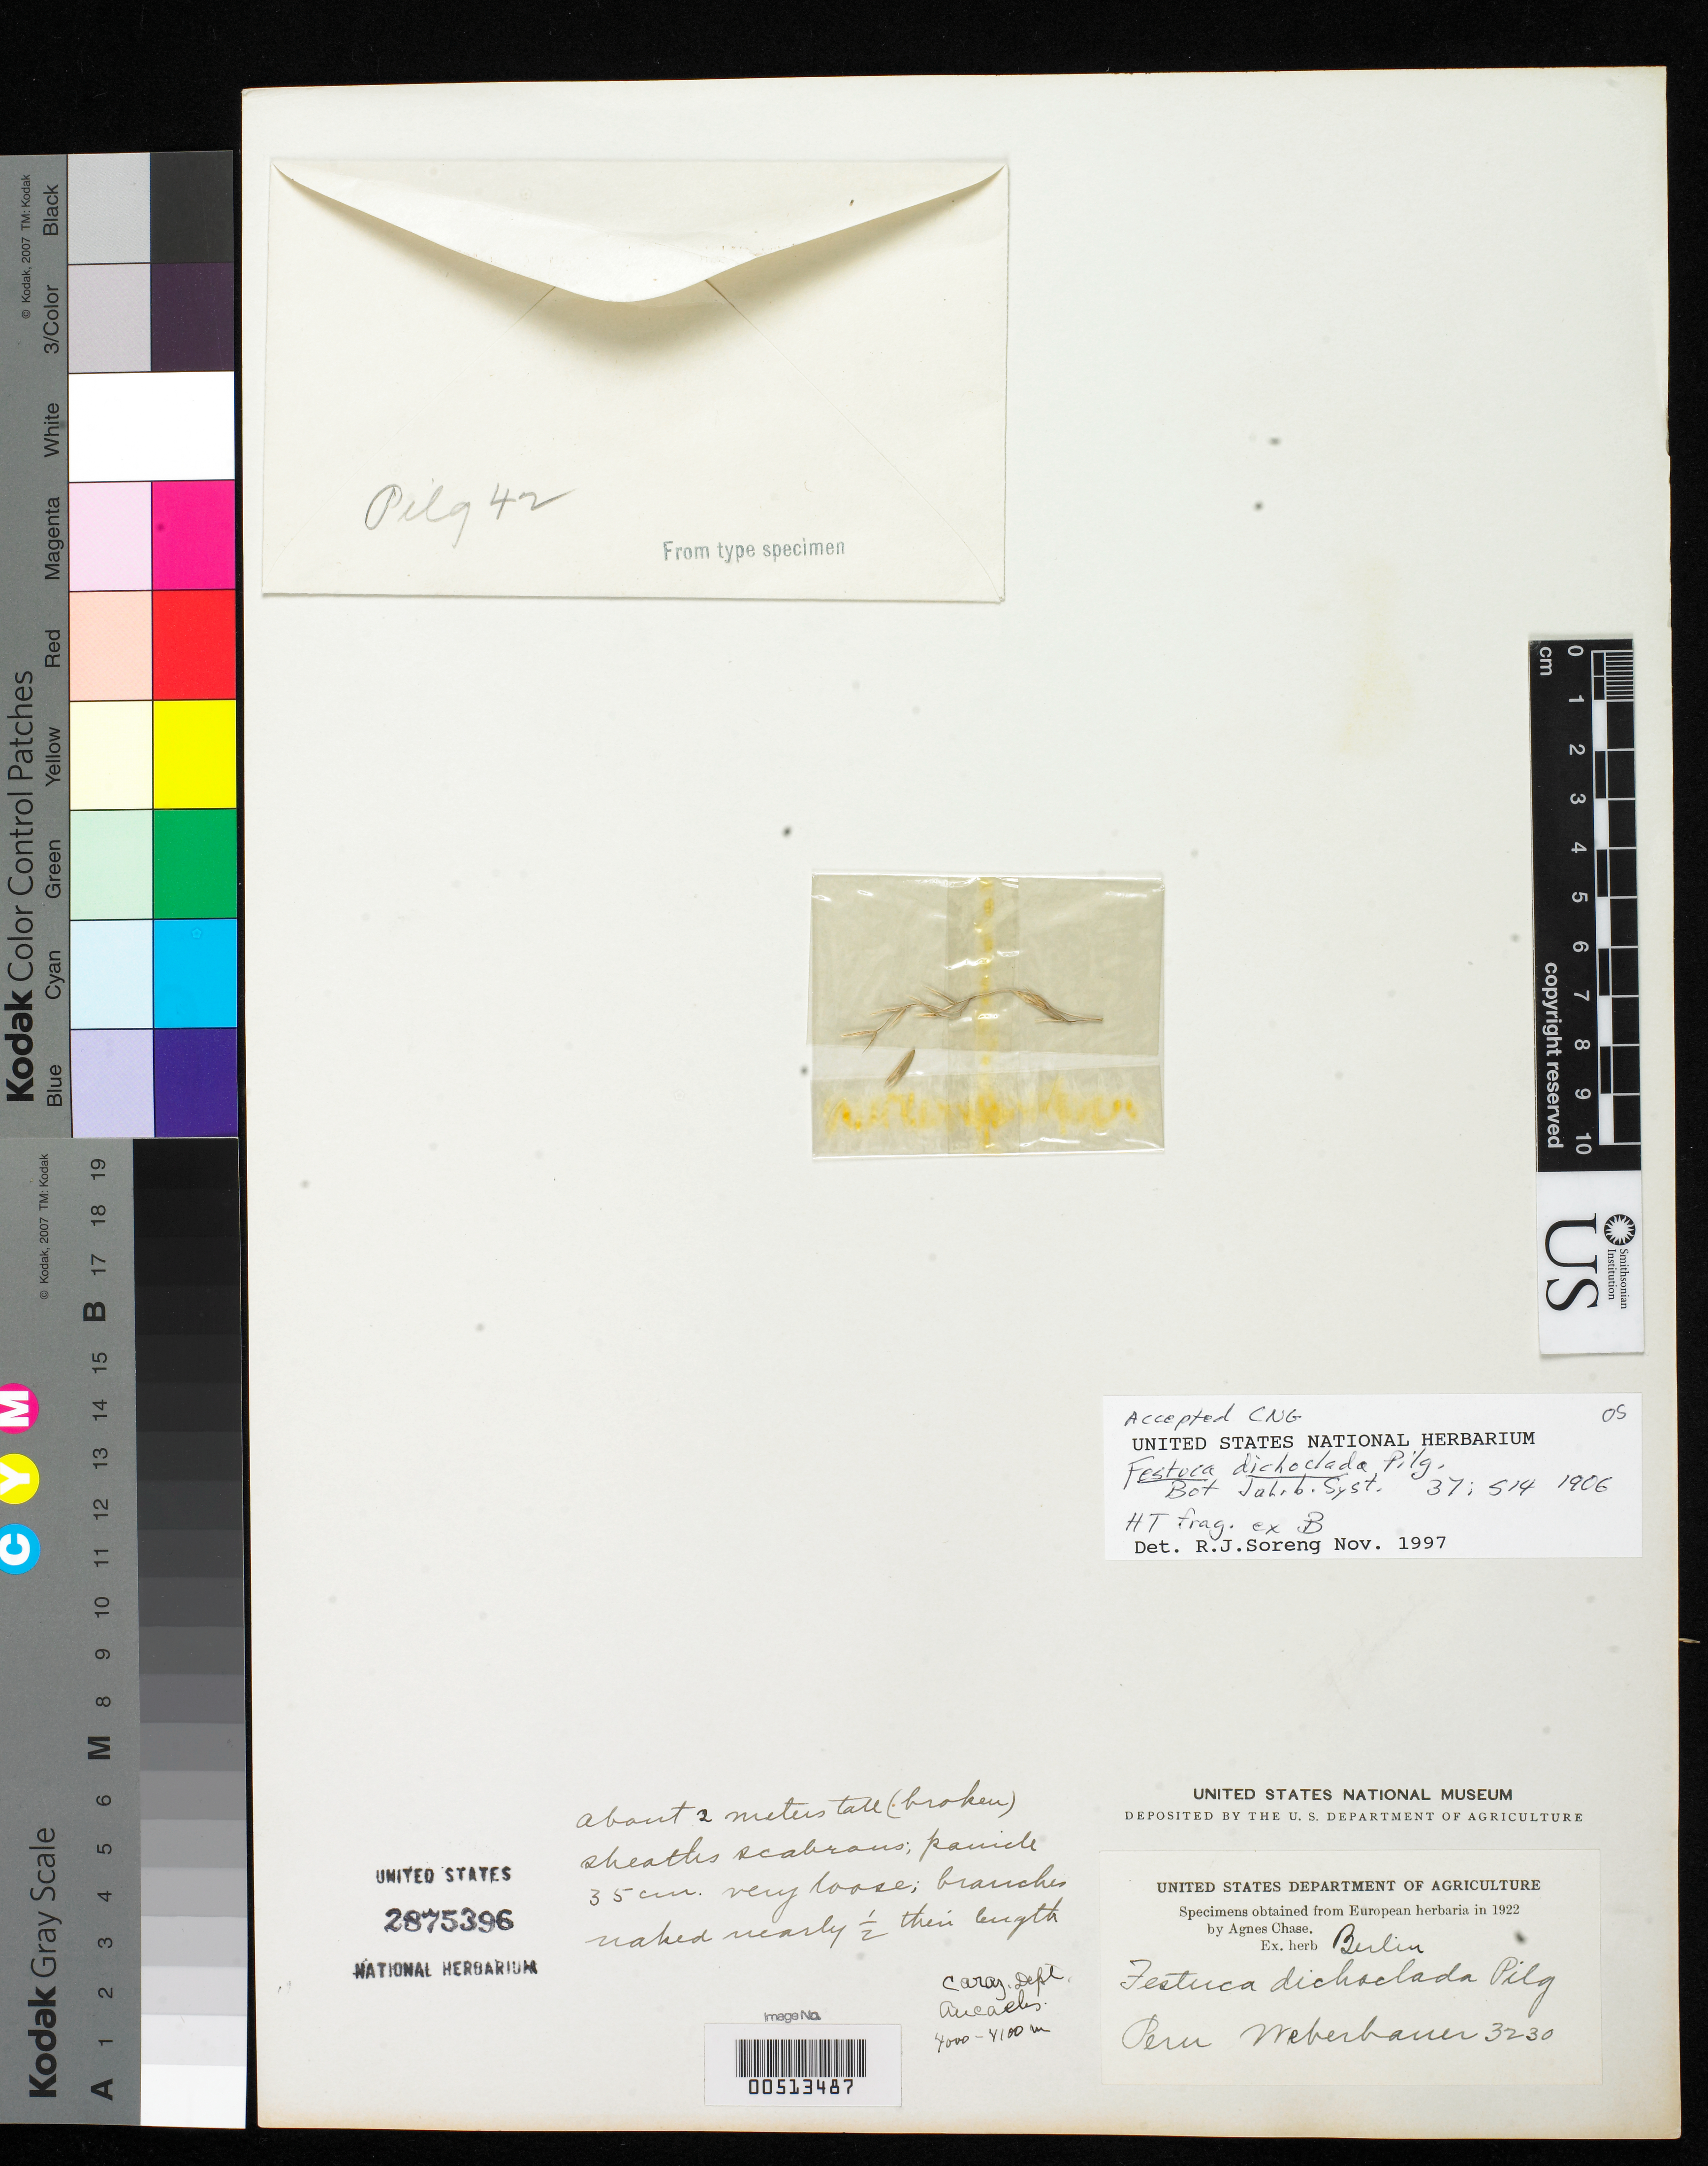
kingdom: Plantae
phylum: Tracheophyta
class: Liliopsida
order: Poales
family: Poaceae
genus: Festuca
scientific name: Festuca dichoclada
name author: Pilg.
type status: Type Fragment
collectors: A. Weberbauer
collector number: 3230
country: Peru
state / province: Ancash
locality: Caraz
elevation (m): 4000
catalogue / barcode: US 2875396